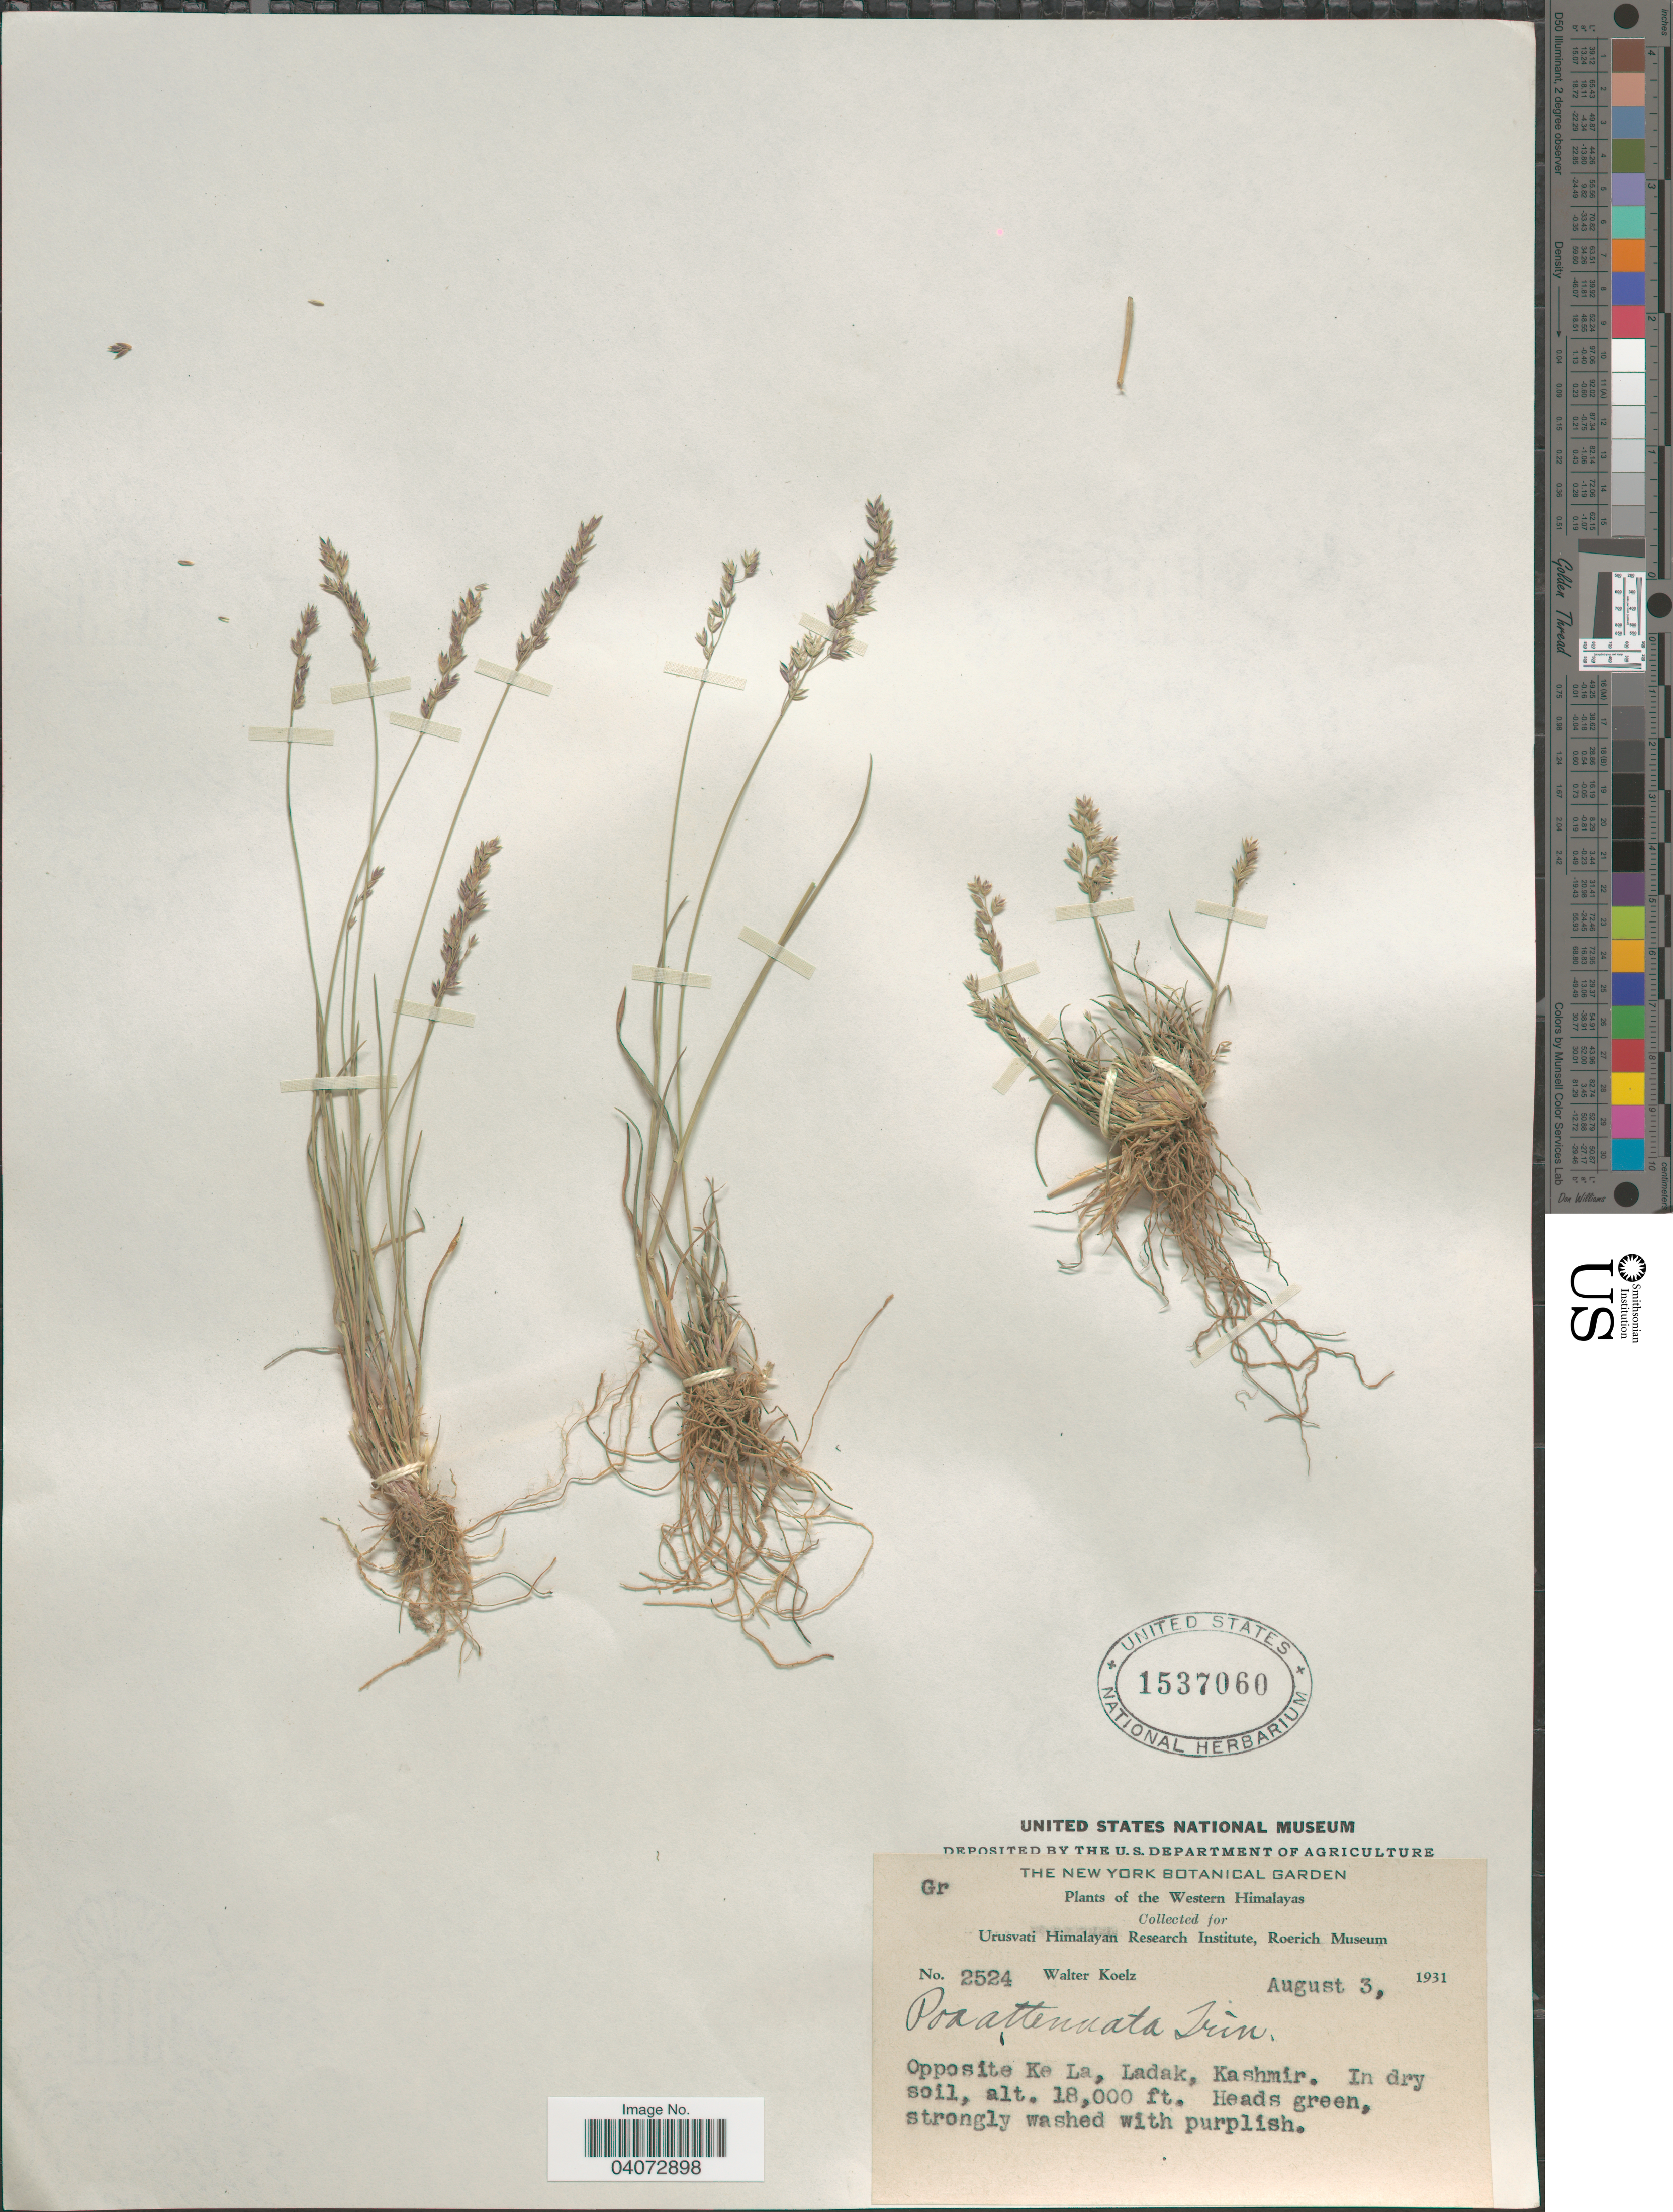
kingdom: Plantae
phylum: Tracheophyta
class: Liliopsida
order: Poales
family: Poaceae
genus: Poa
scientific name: Poa albertii subsp. lahulensis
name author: (Bor) Olonova & G.H. Zhu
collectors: W. N. Koelz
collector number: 2524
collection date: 1931-08-03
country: India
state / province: Ladakh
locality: The Western Himalayas. Opposite Ke La, Ladak, Kashmir.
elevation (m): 5486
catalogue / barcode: US 1537060